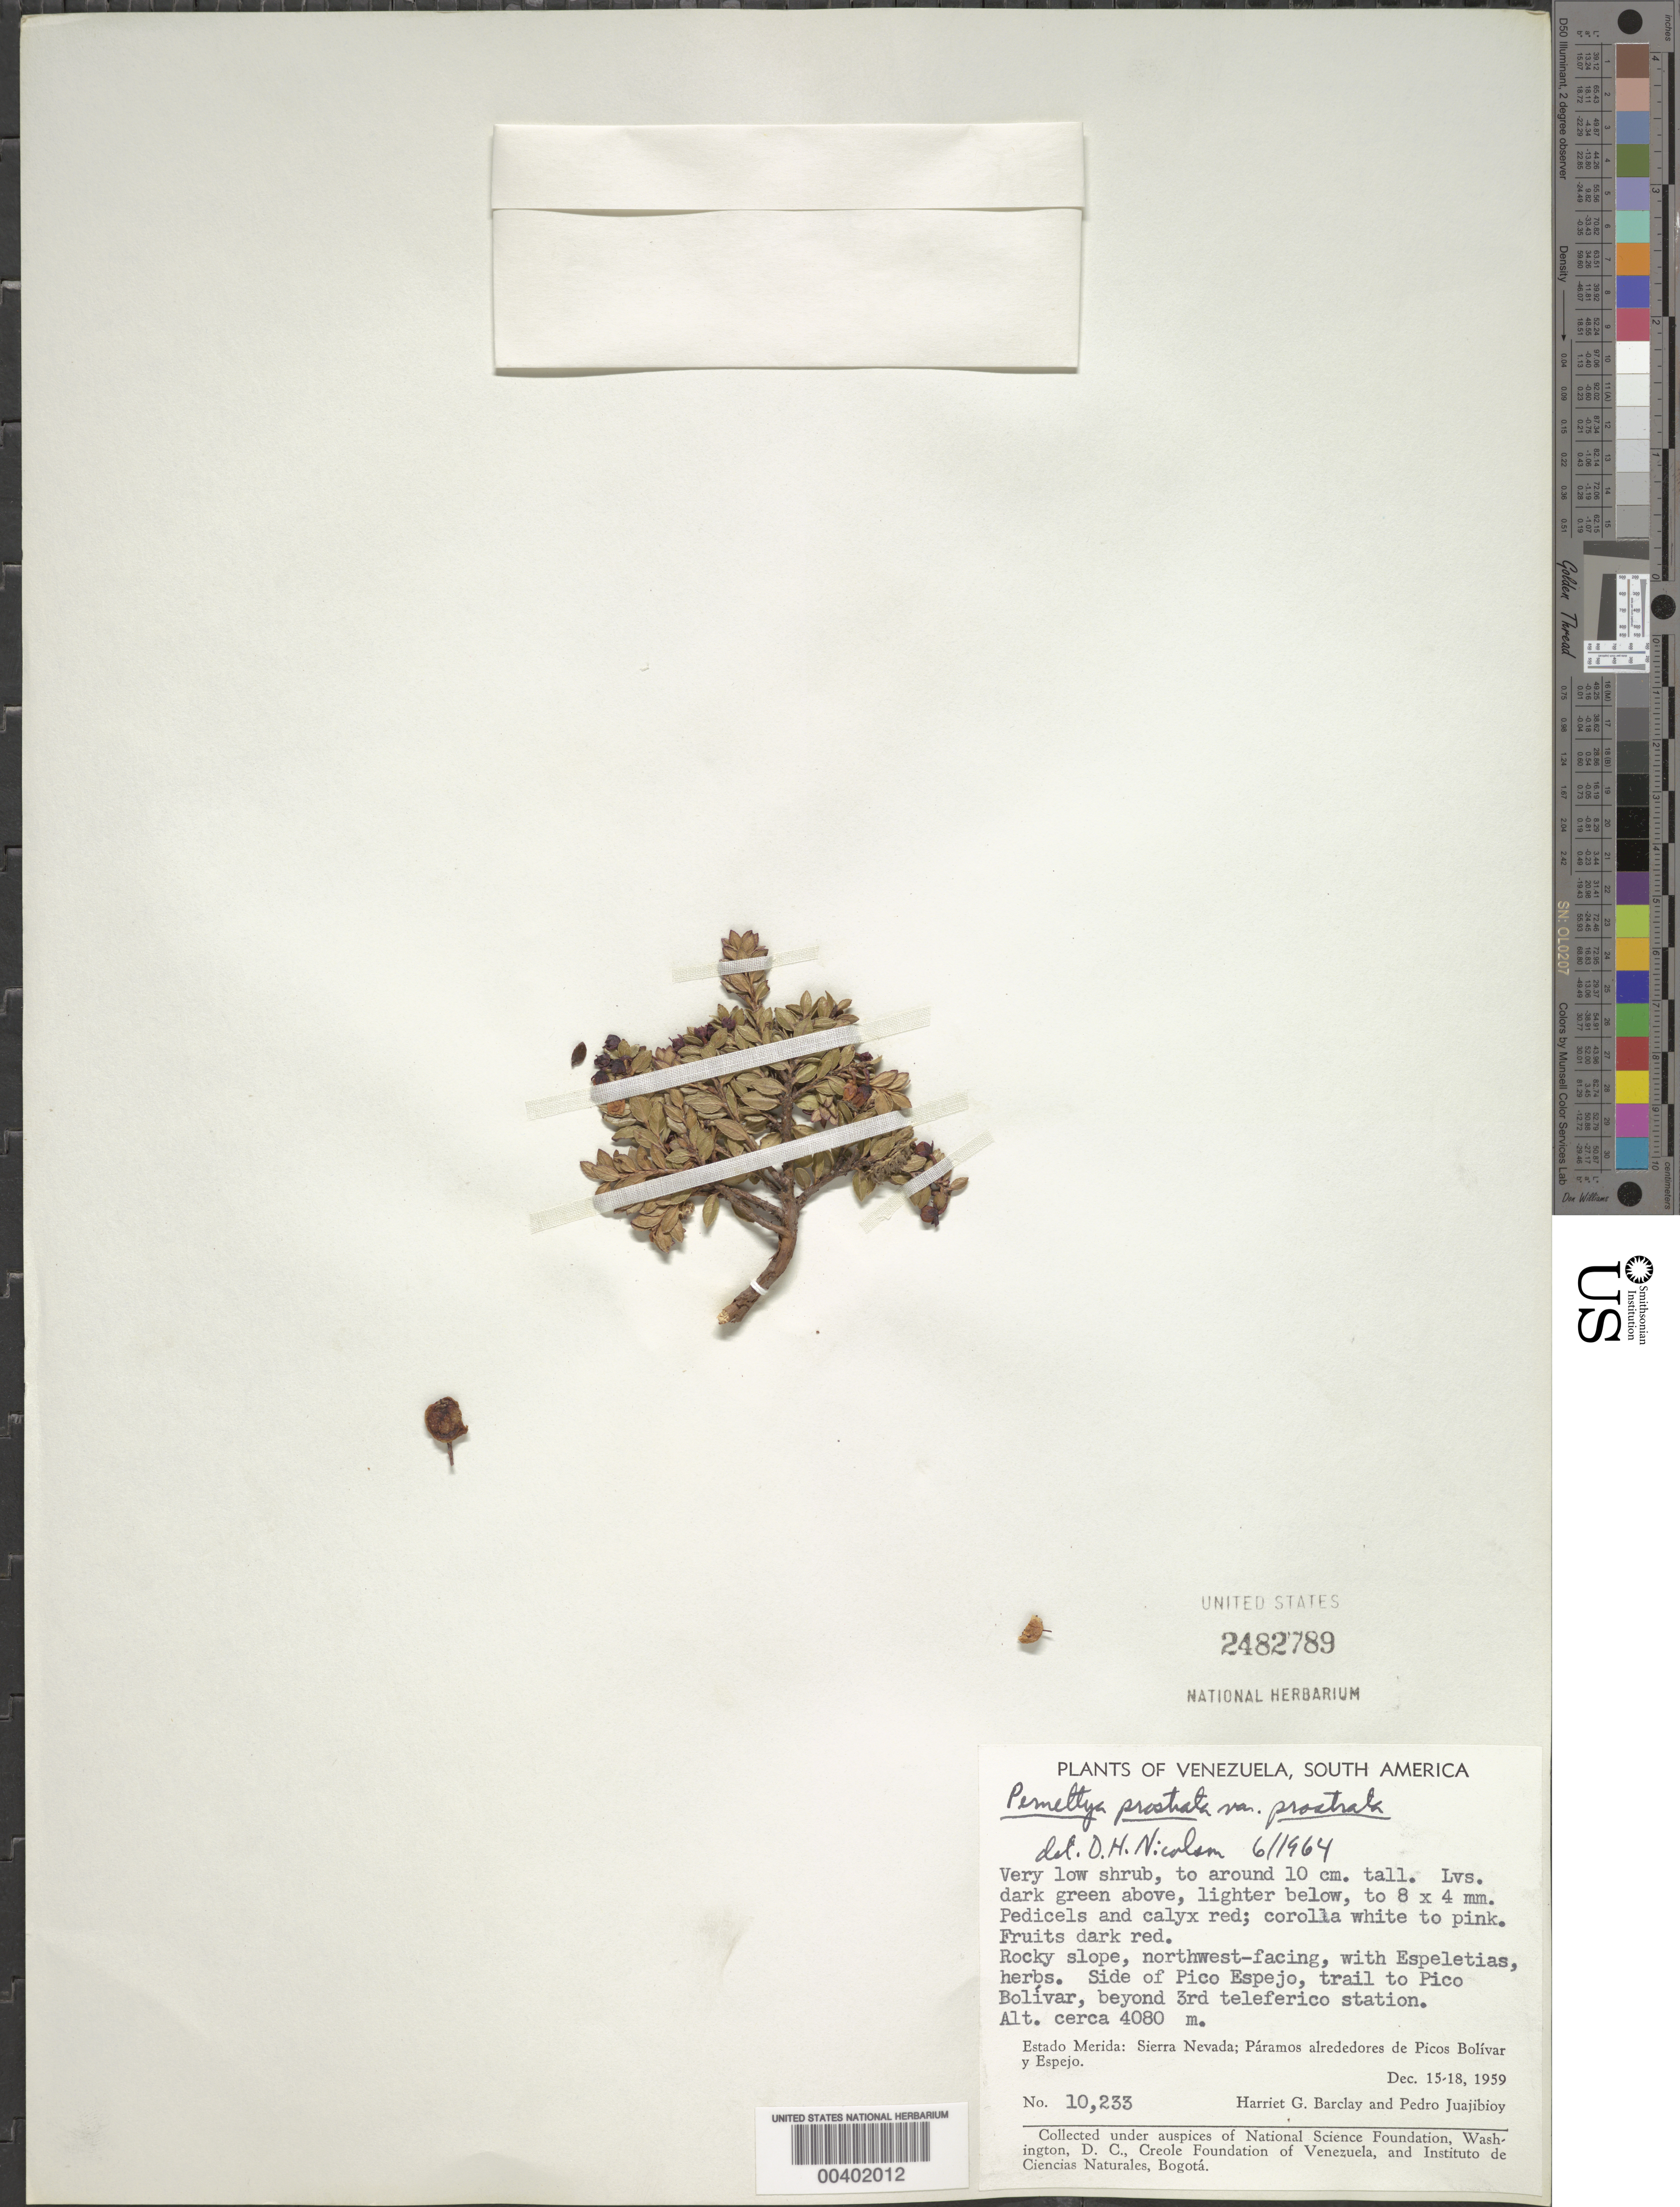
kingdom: Plantae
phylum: Tracheophyta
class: Magnoliopsida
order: Ericales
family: Ericaceae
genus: Pernettya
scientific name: Pernettya prostrata var. prostrata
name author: (Cav.) DC.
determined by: Nicolson, Dan H.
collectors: H. G. Barclay & P. Juajibioy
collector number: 10233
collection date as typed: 15 Dec 1959 to 18 Dec 1959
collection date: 1959-12-15/1959-12-18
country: Venezuela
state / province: Mérida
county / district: Libertador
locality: Side of Pico Espejo, trail to Pico Bolívar, beyond 3rd teleferico station. Páramos alrededores de Picos Bolívar y Espejo.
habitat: Rocky slope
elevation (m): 4080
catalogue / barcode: US 2482789